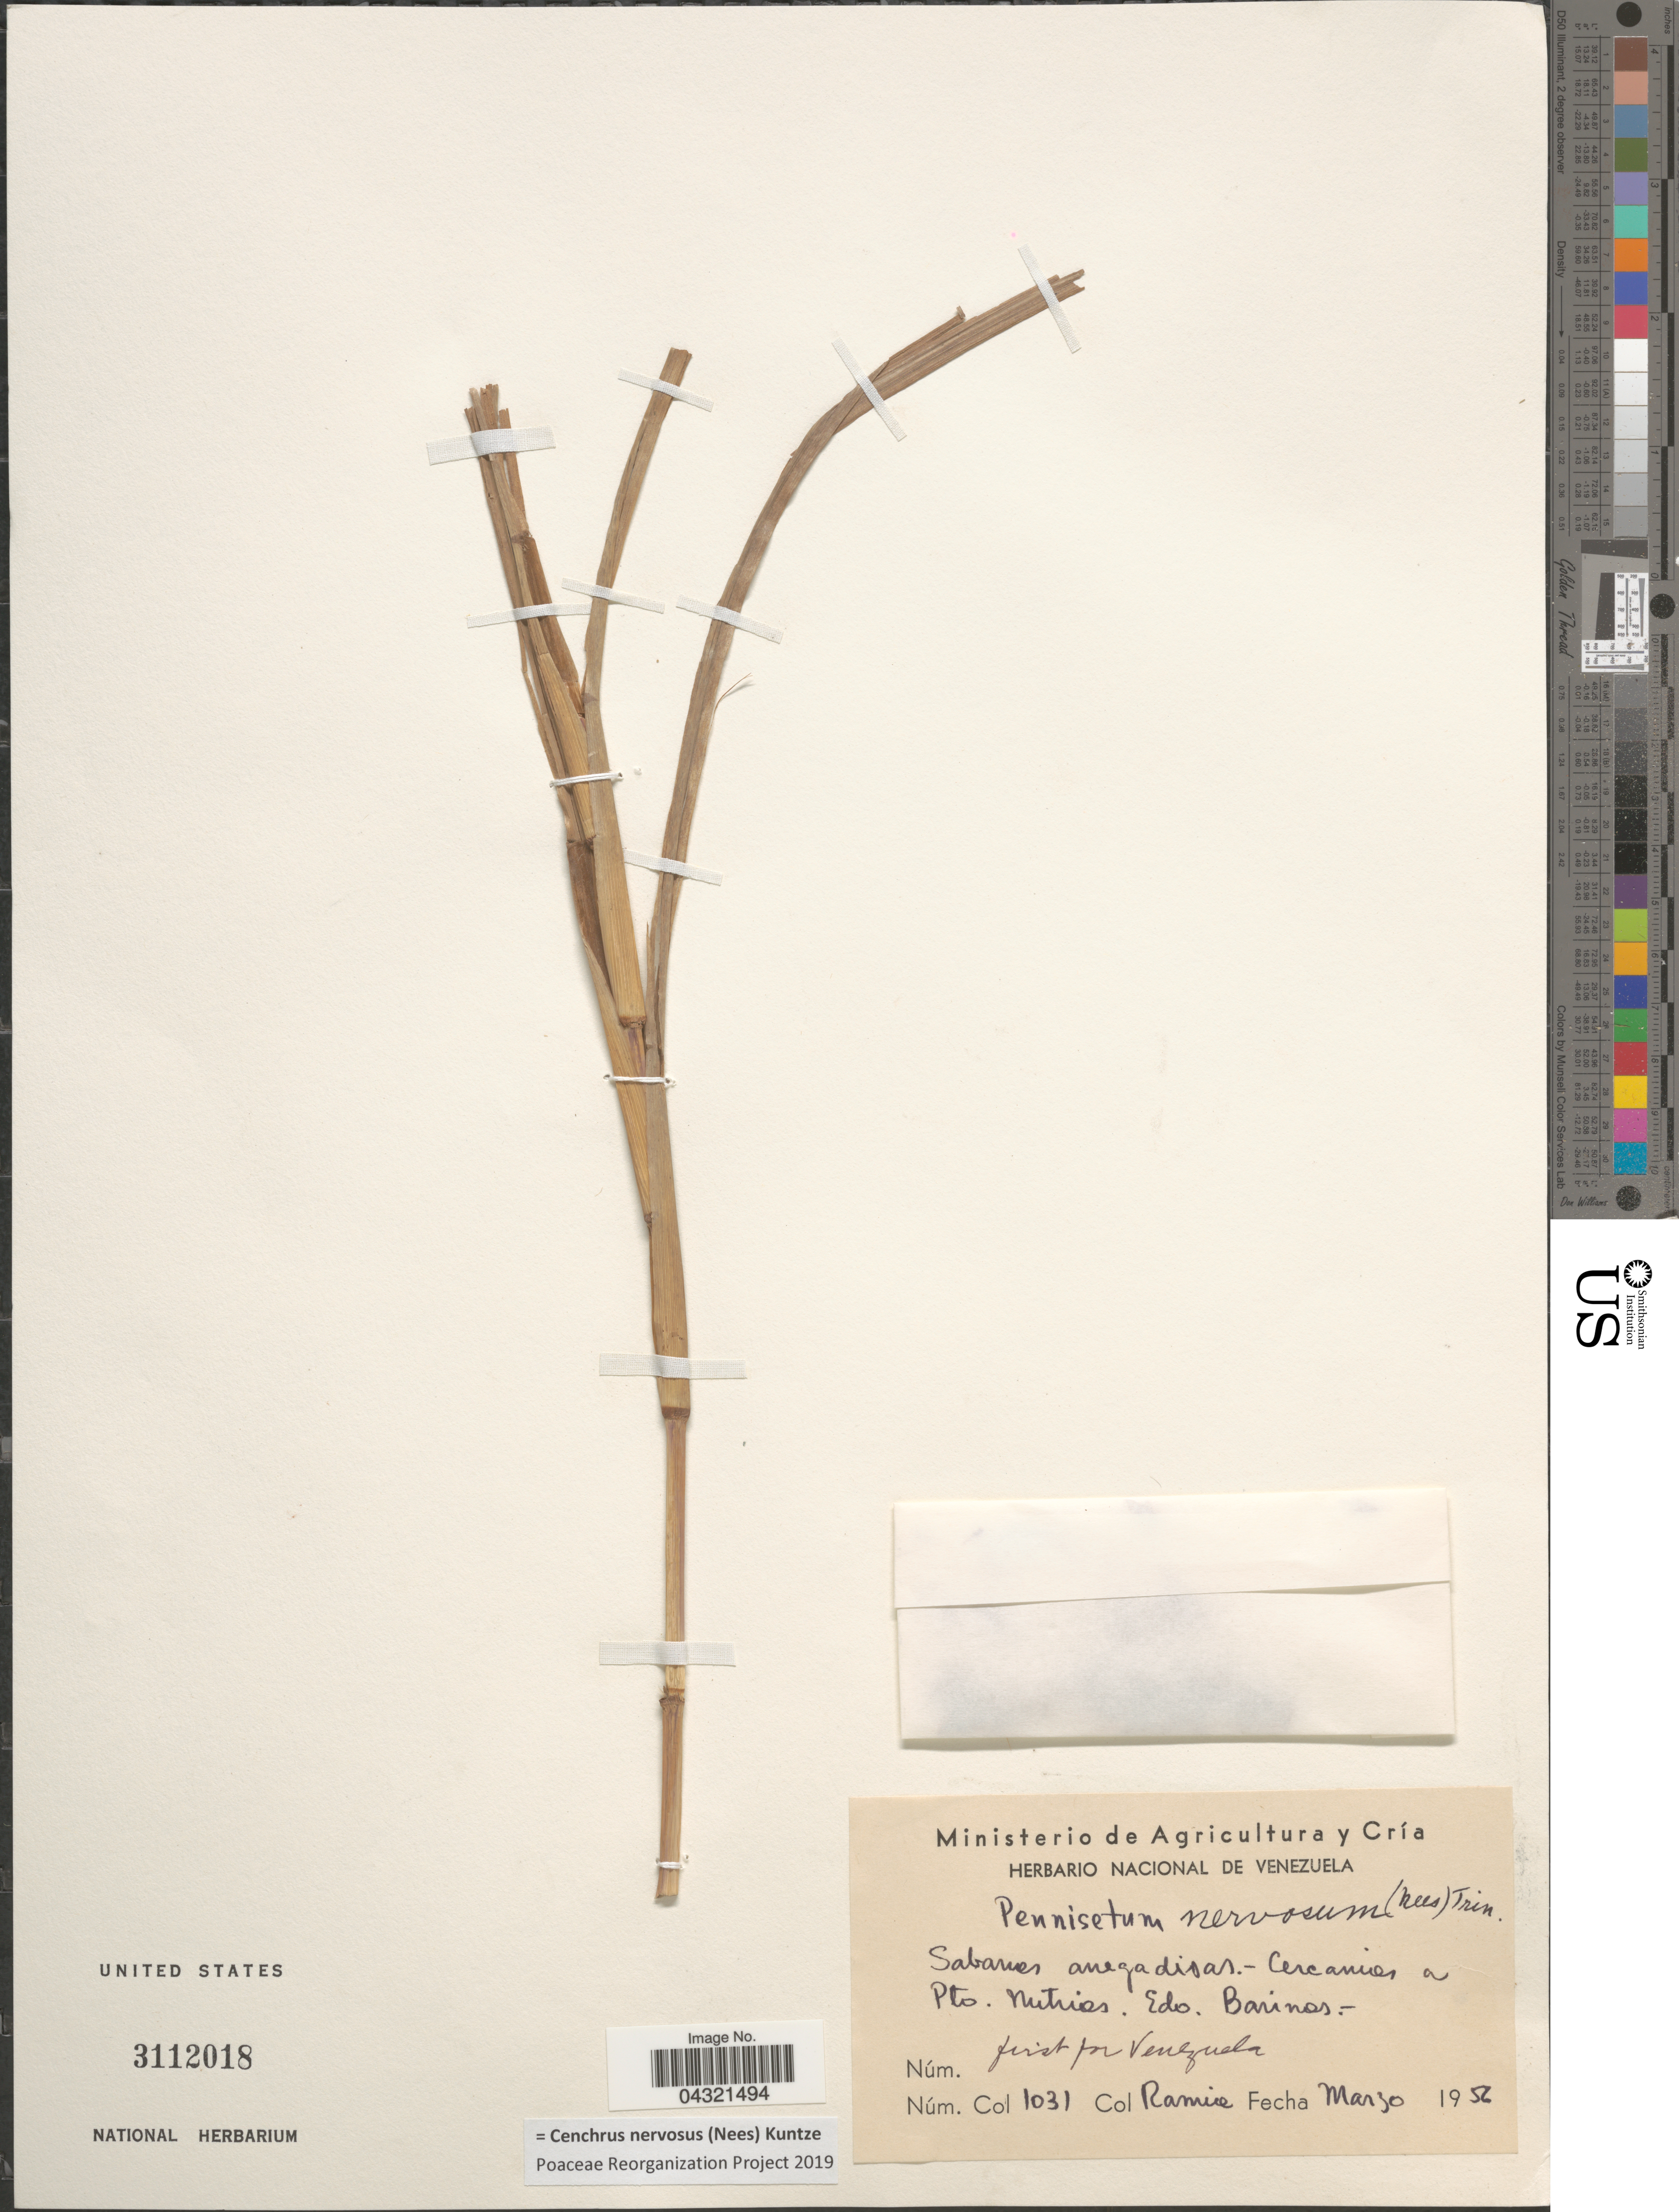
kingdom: Plantae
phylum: Tracheophyta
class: Liliopsida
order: Poales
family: Poaceae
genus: Cenchrus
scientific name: Cenchrus nervosus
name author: (Nees) Kuntze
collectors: -- Ramia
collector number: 10361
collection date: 1956-03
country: Venezuela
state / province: Barinas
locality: Cercanias a Pto. Nutrias.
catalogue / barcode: US 3112018